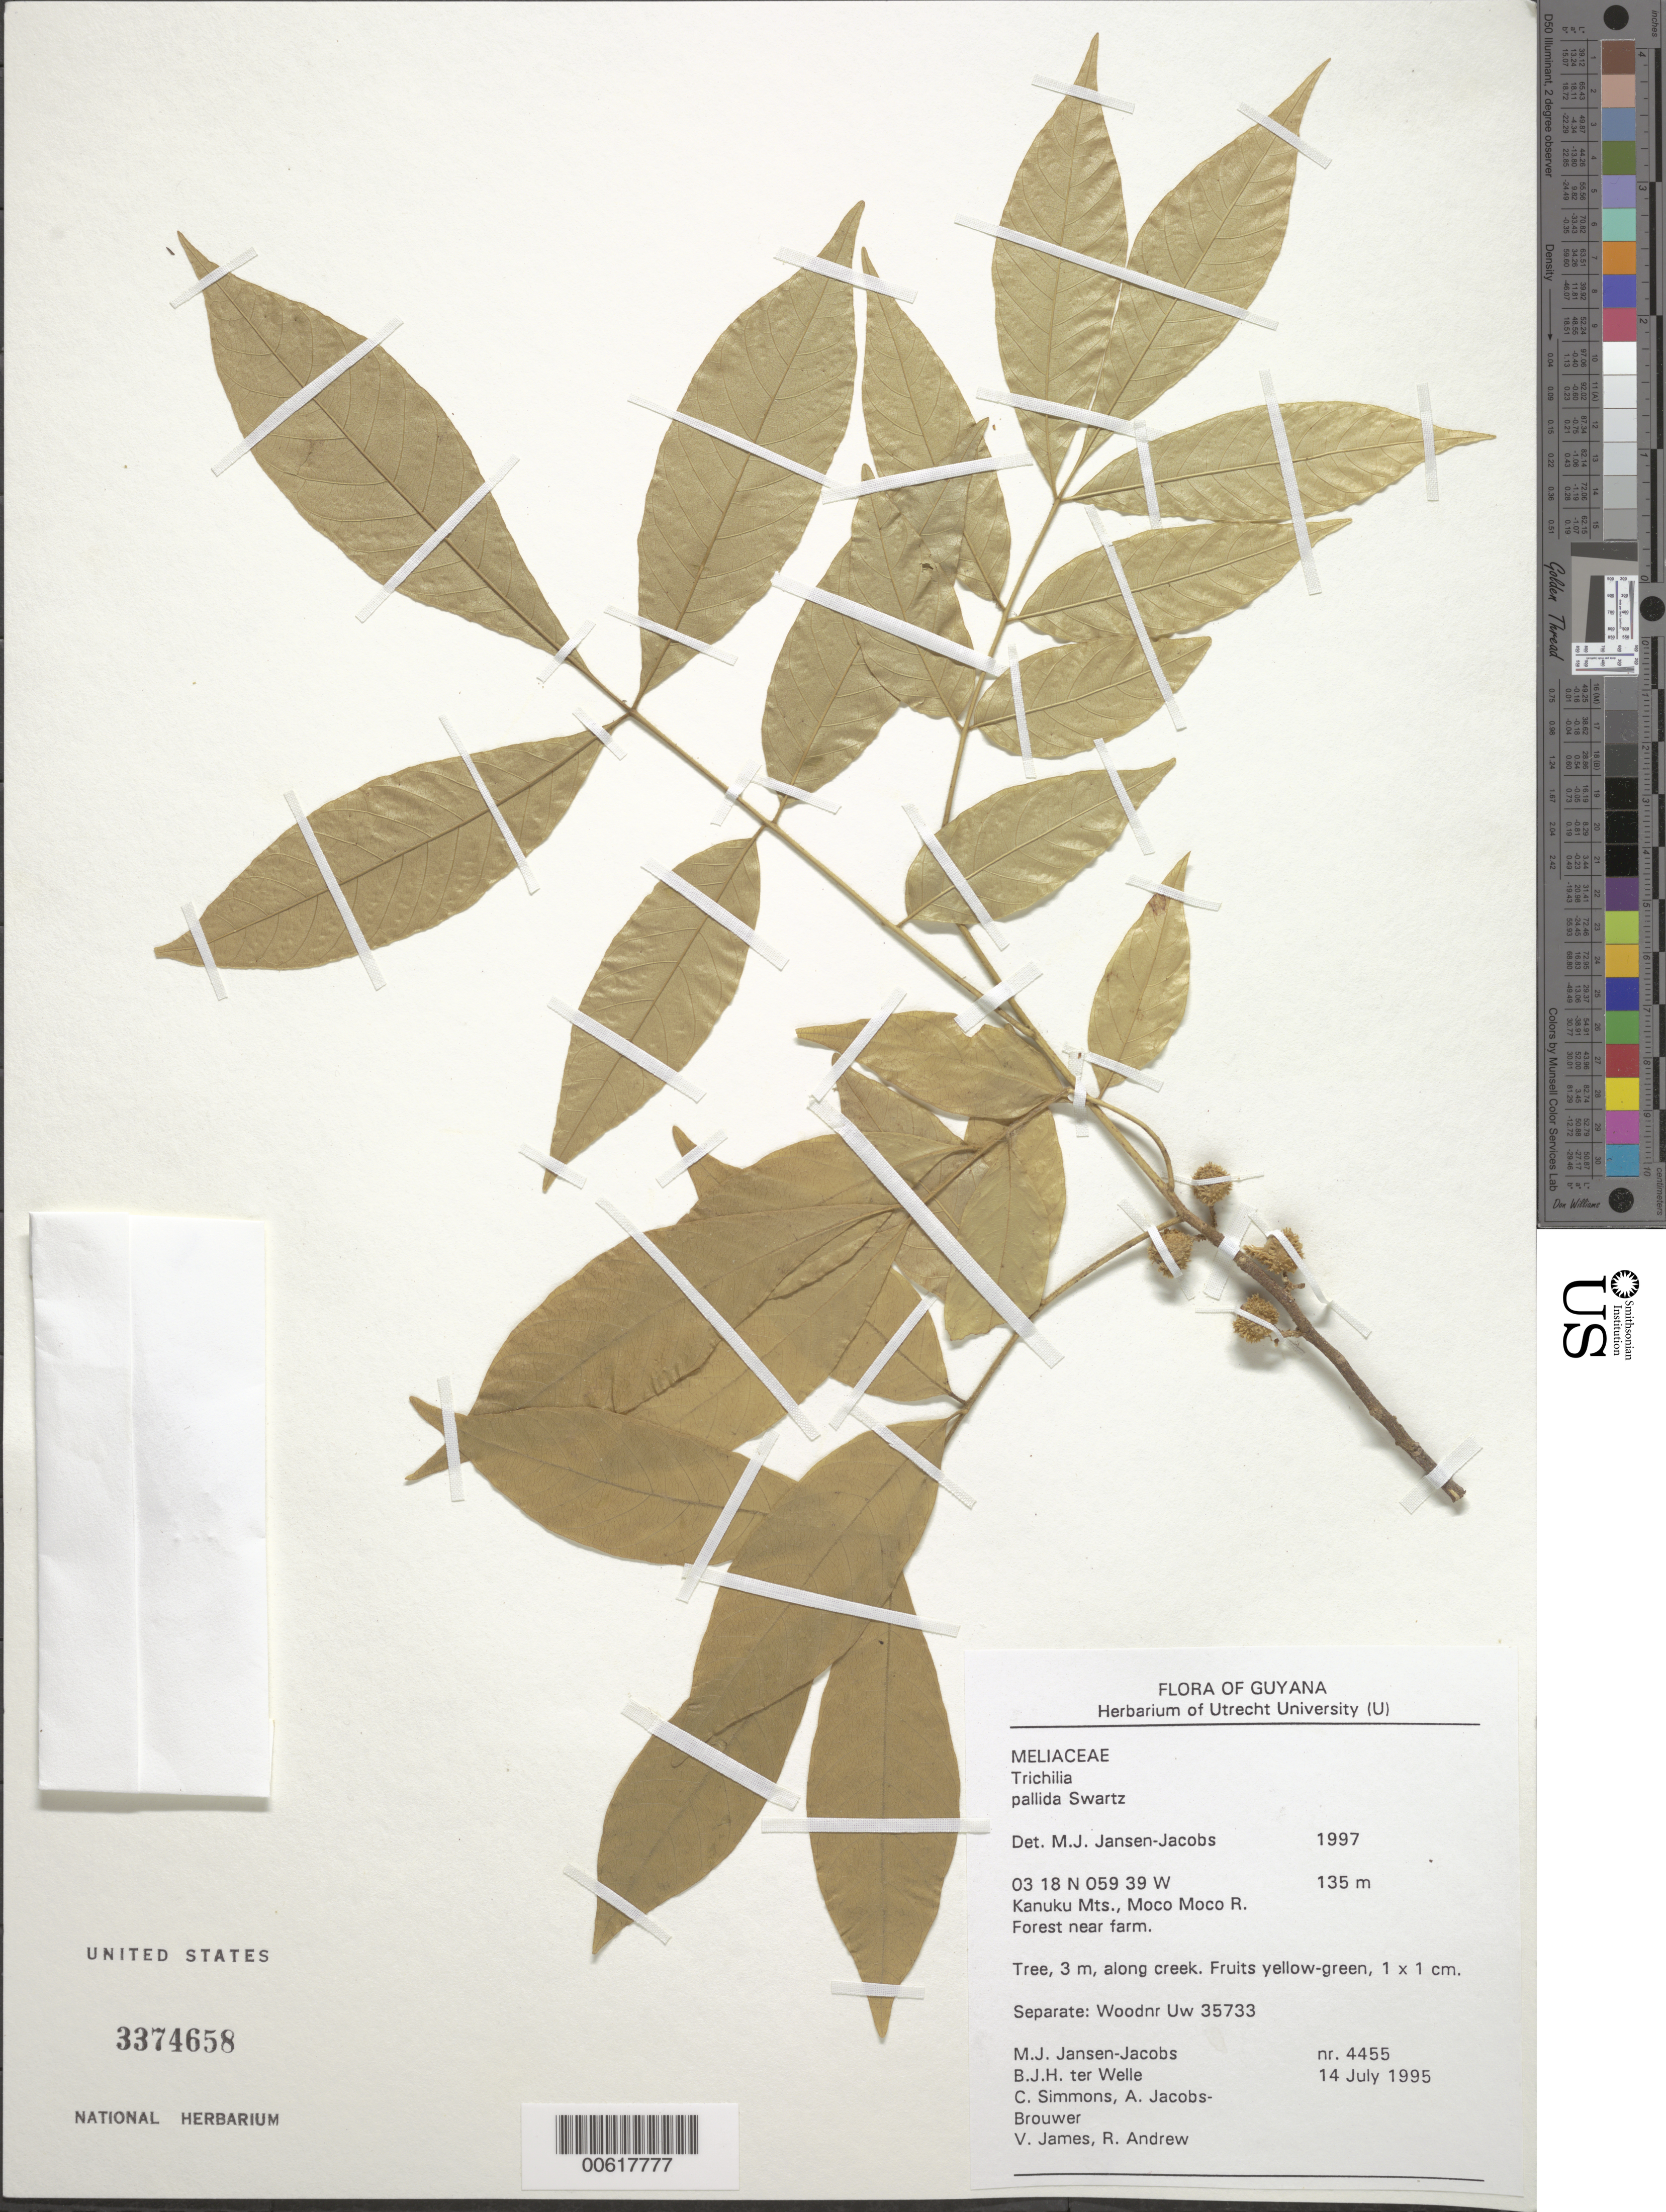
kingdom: Plantae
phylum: Tracheophyta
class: Magnoliopsida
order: Sapindales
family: Meliaceae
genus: Trichilia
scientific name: Trichilia pallida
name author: Sw.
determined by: Jansen-Jacobs, M. J., (U), Nationaal Herbarium Nederland, Utrecht University branch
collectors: M. J. Jansen-Jacobs, B. Welle, C. Simmons, A. Jacobs-Brouwer, V. James & R. Andrew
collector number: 4455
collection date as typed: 14-Jul-95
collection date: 1995-07-14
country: Guyana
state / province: U. Takutu-U. Essequibo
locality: Moco Moco River, Kanuku Mts.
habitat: Forest near farm, along creek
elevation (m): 135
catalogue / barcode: US 3374658